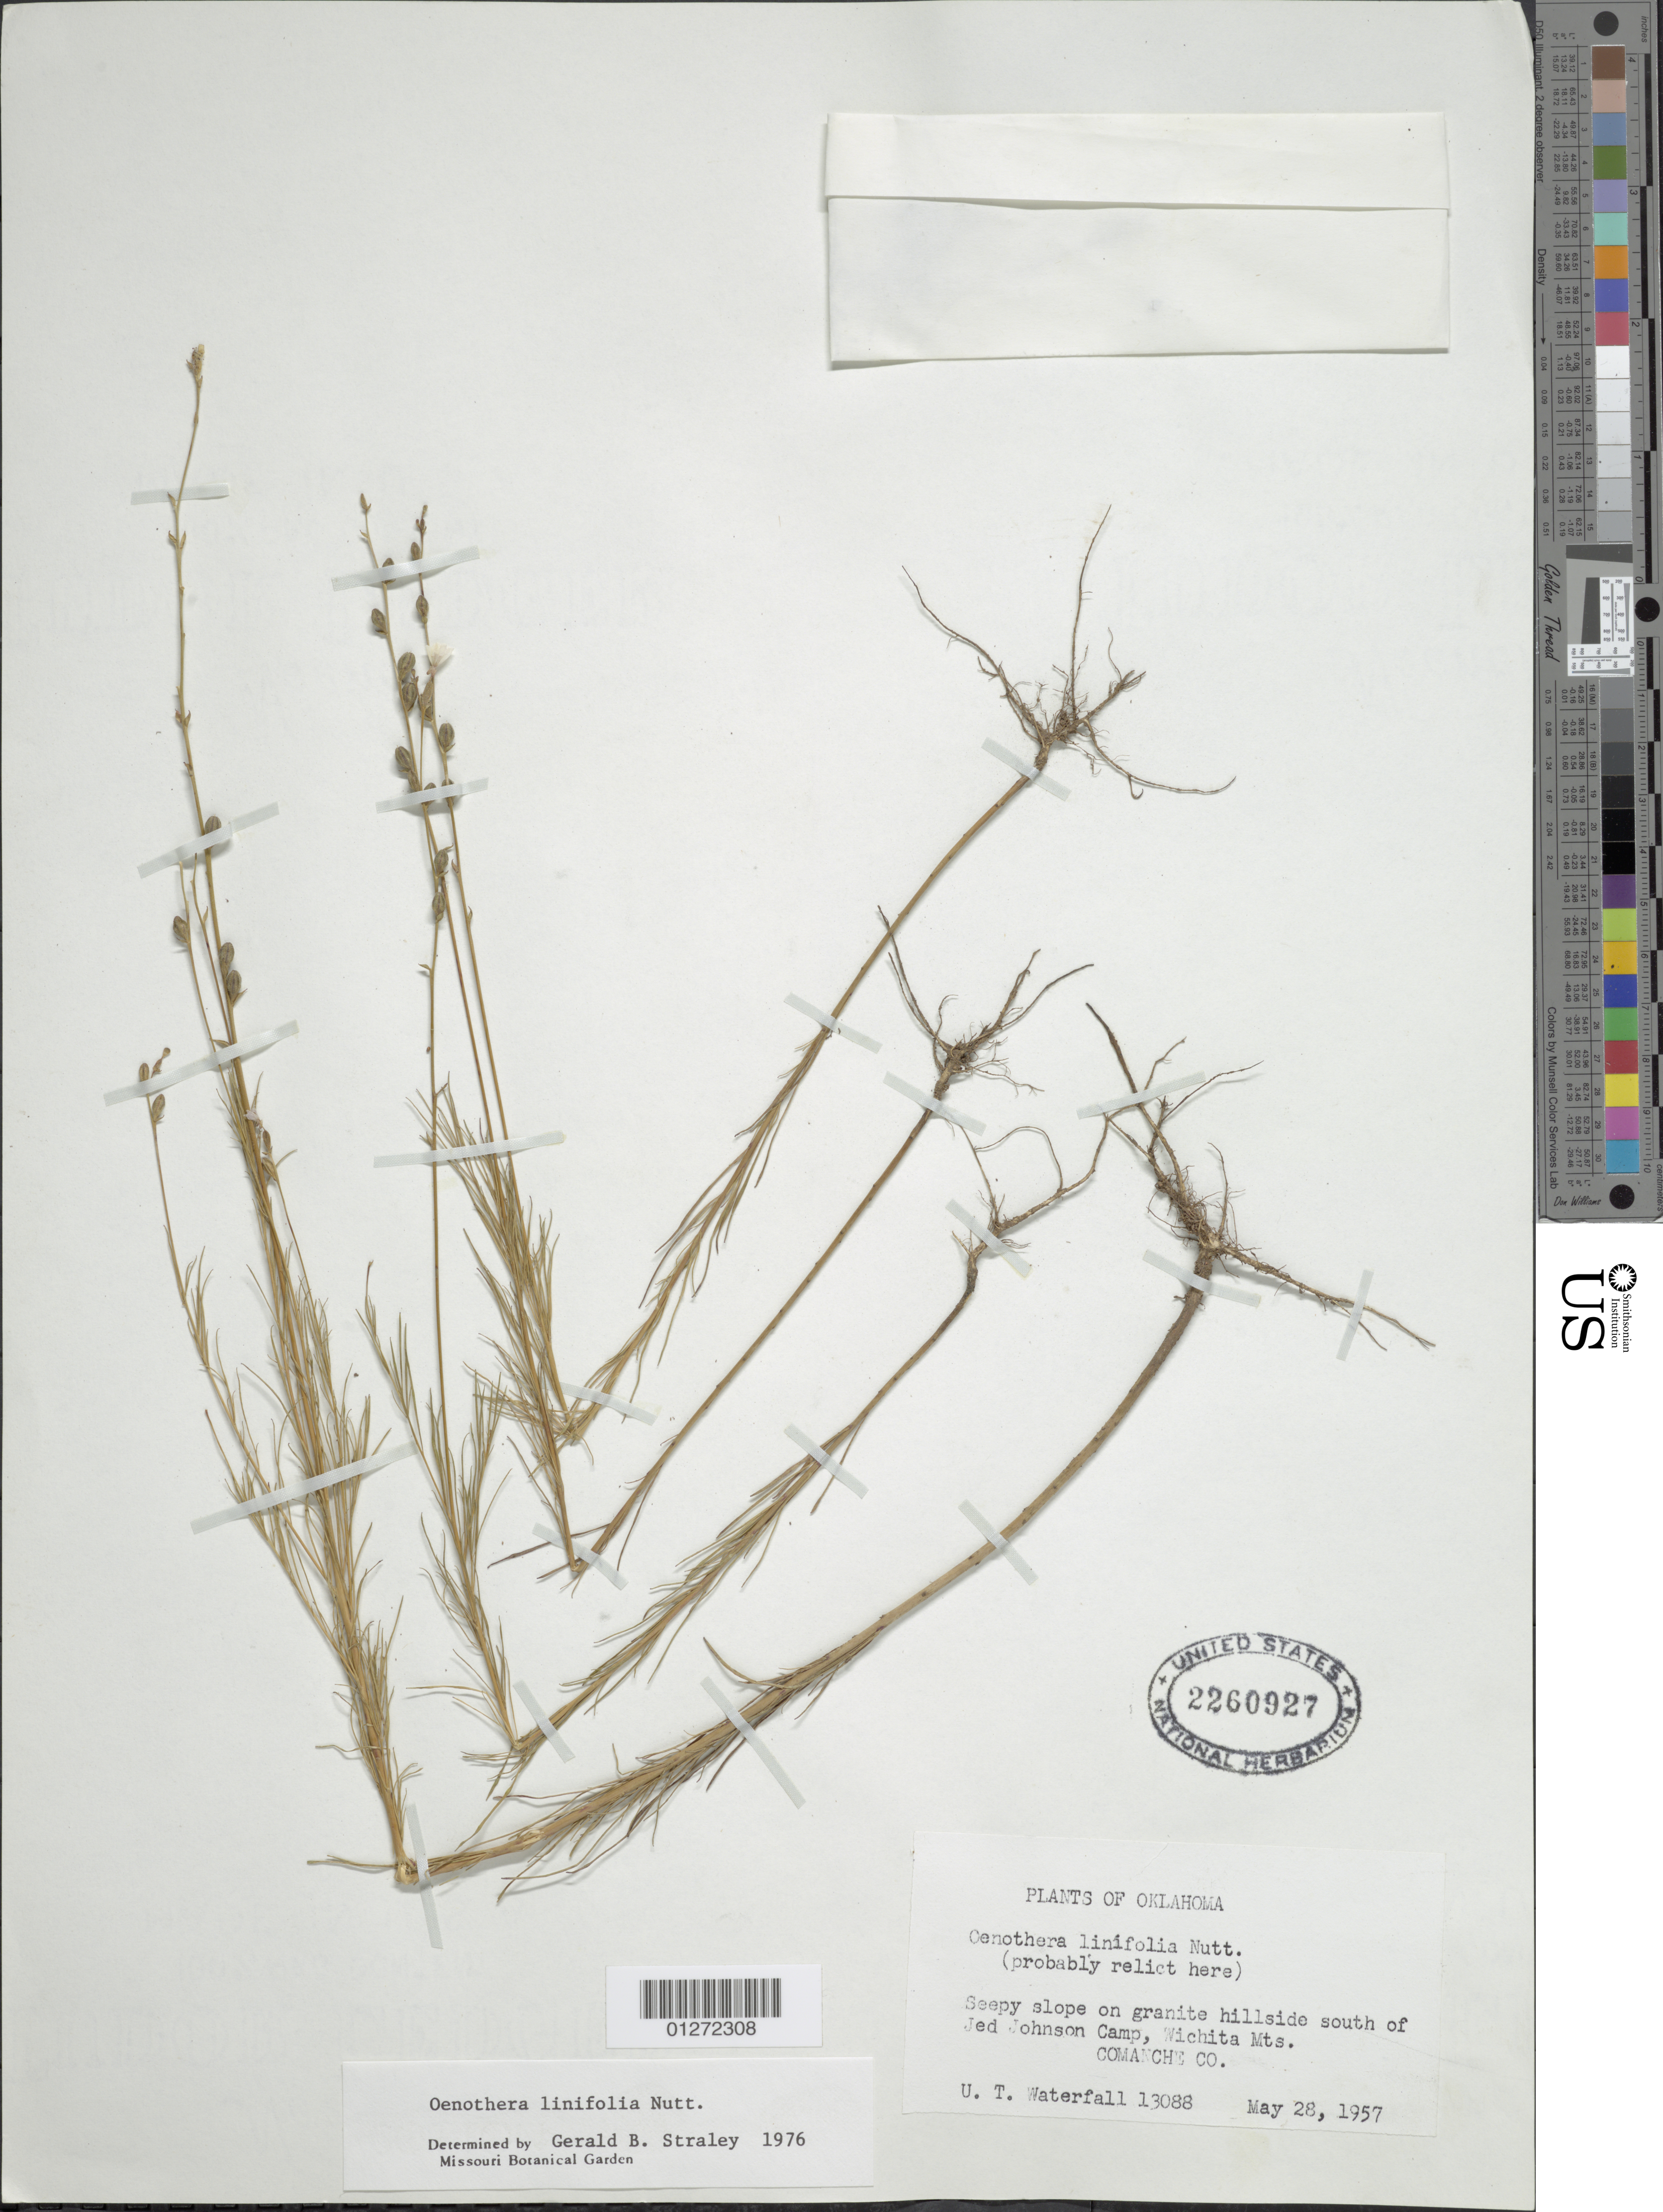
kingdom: Plantae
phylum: Tracheophyta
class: Magnoliopsida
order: Myrtales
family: Onagraceae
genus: Oenothera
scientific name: Oenothera linifolia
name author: Nutt.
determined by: Straley, G. B.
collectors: U. T. Waterfall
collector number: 13088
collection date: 1957-05-28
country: United States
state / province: Oklahoma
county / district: Comanche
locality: S of Jed Johnson Camp, Wichita Mts.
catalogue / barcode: US 2260927